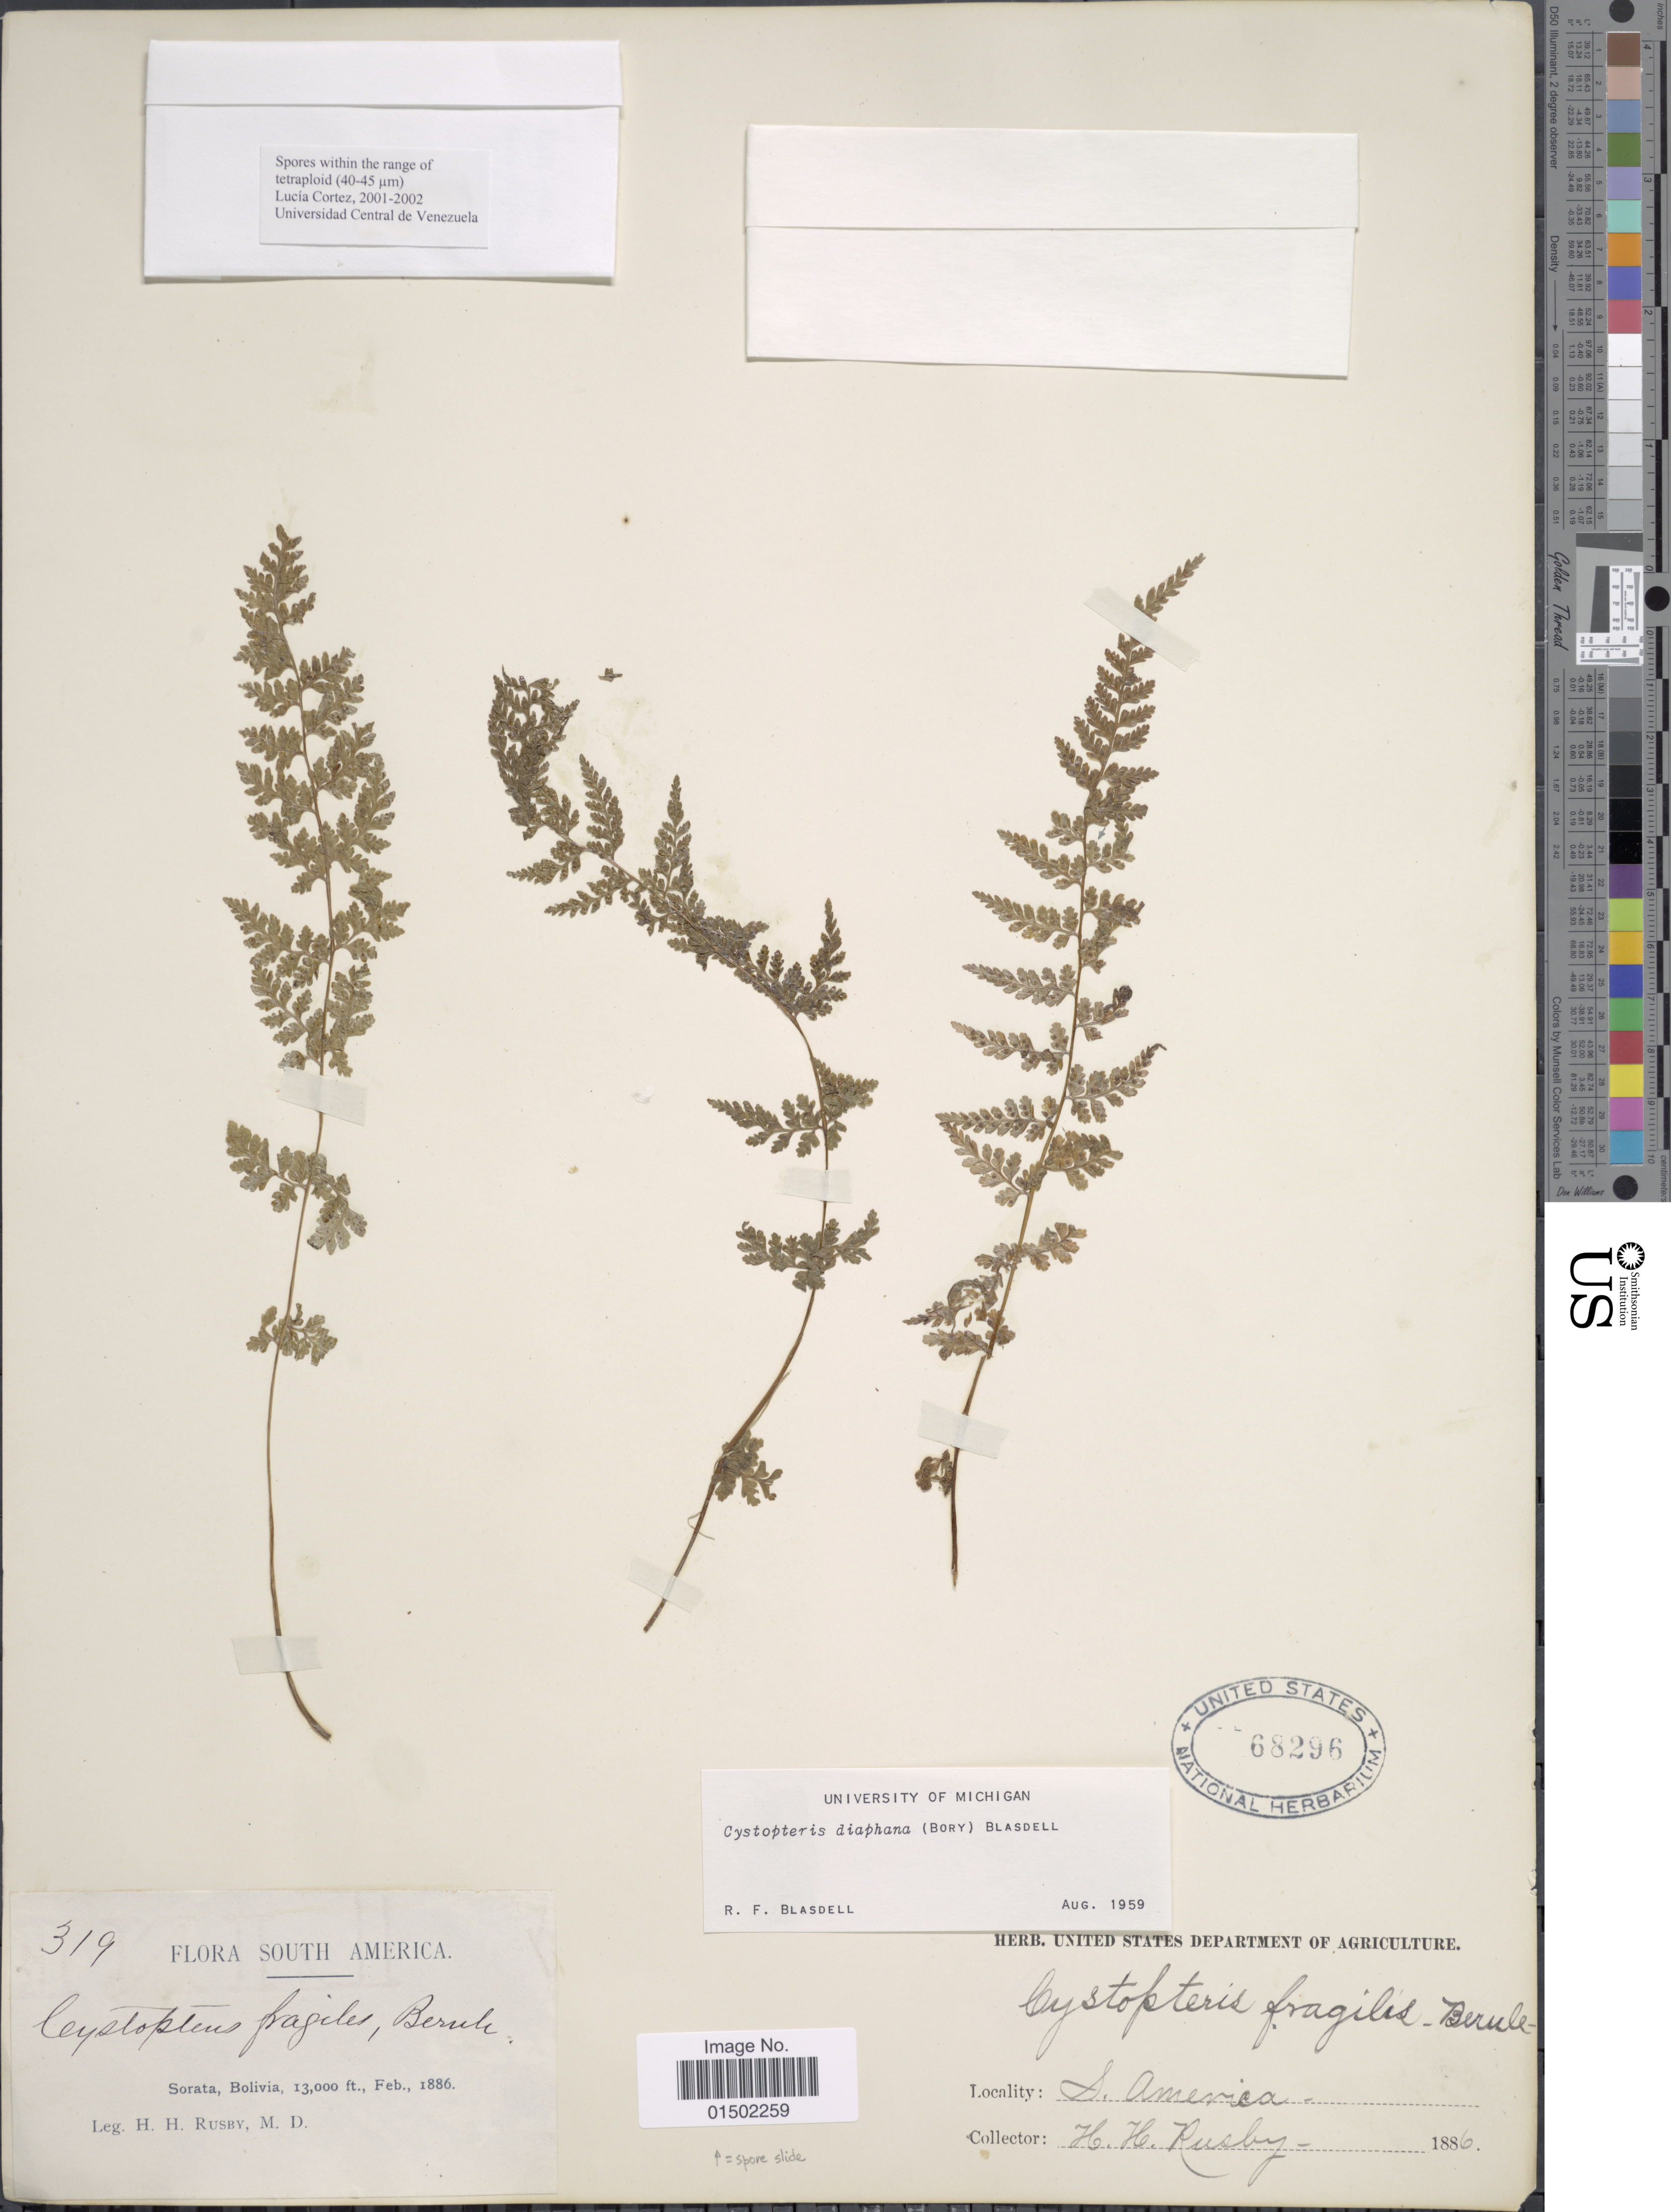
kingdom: Plantae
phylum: Tracheophyta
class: Polypodiopsida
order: Polypodiales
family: Cystopteridaceae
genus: Cystopteris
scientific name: Cystopteris diaphana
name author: (Bory) Blasdell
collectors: H. H. Rusby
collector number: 319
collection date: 1886-02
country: Bolivia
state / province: La Páz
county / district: Larecaja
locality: Sorata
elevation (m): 3962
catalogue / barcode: US 68296